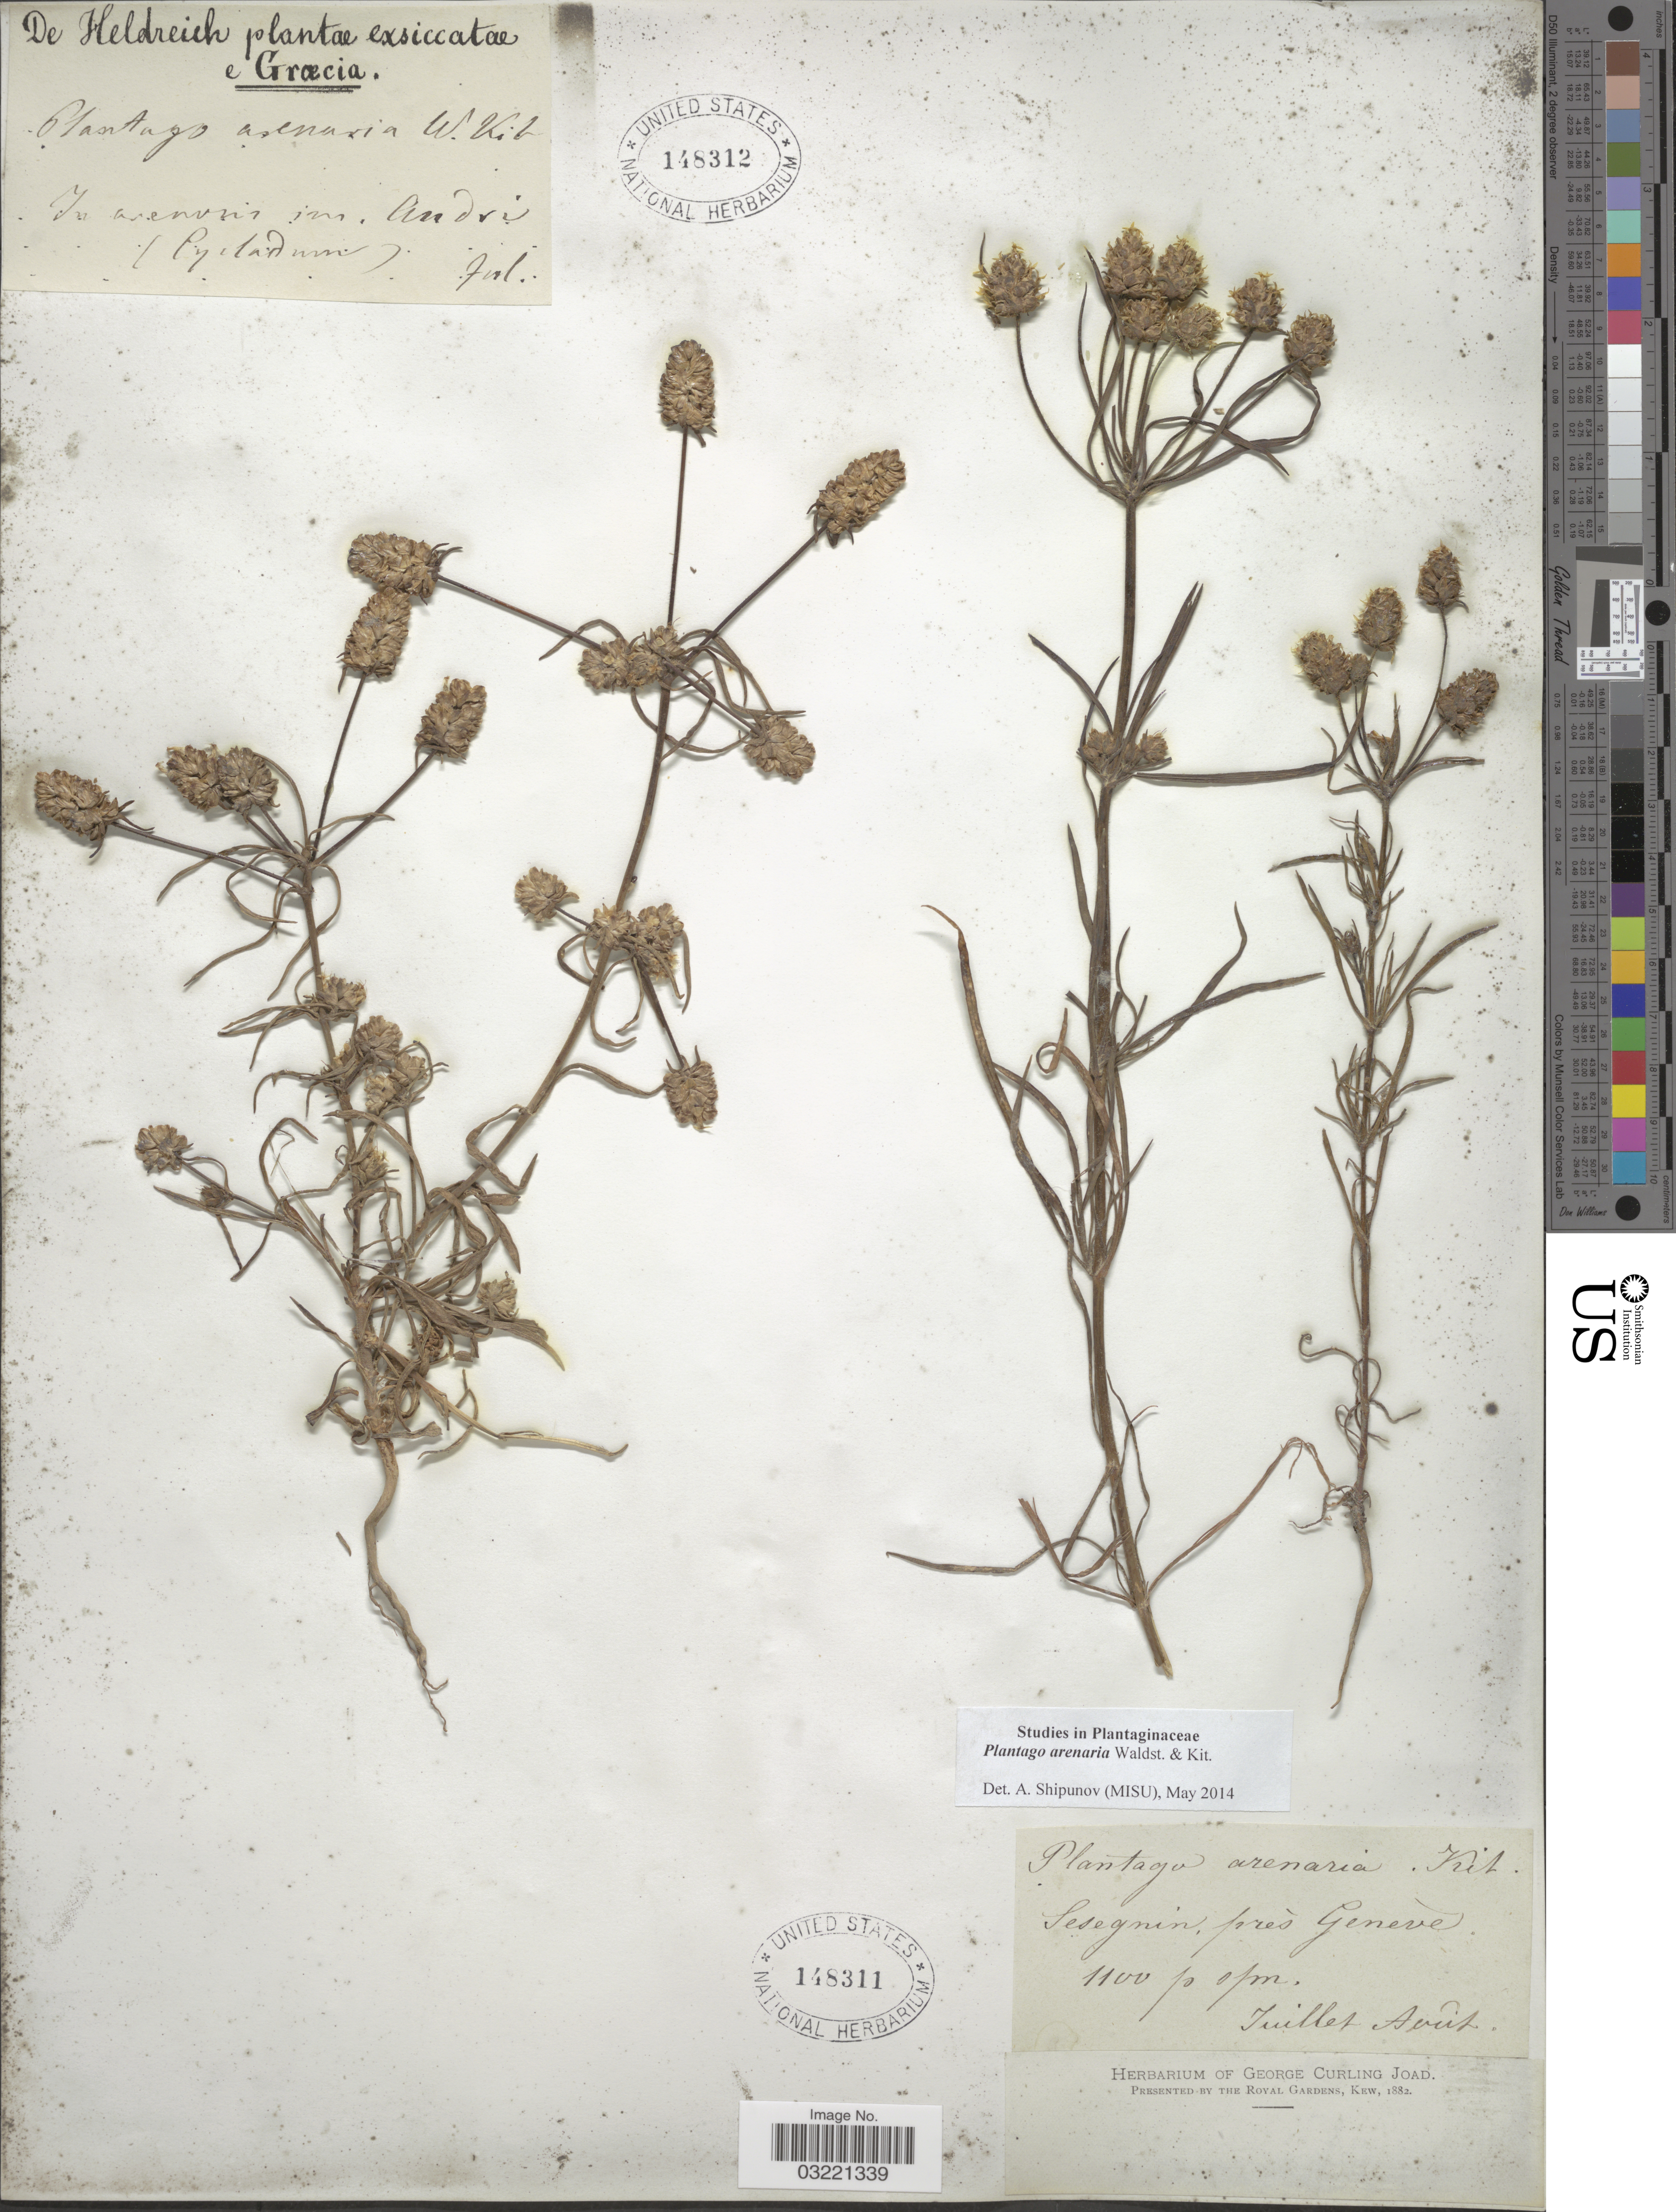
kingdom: Plantae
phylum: Tracheophyta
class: Magnoliopsida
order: Lamiales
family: Plantaginaceae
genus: Plantago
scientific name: Plantago arenaria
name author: Waldst. & Kit.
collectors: ex herb. De Heldreich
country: Greece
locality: Græcia. In arenosis im. Andri (Cyclardum).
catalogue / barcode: US 148312-2